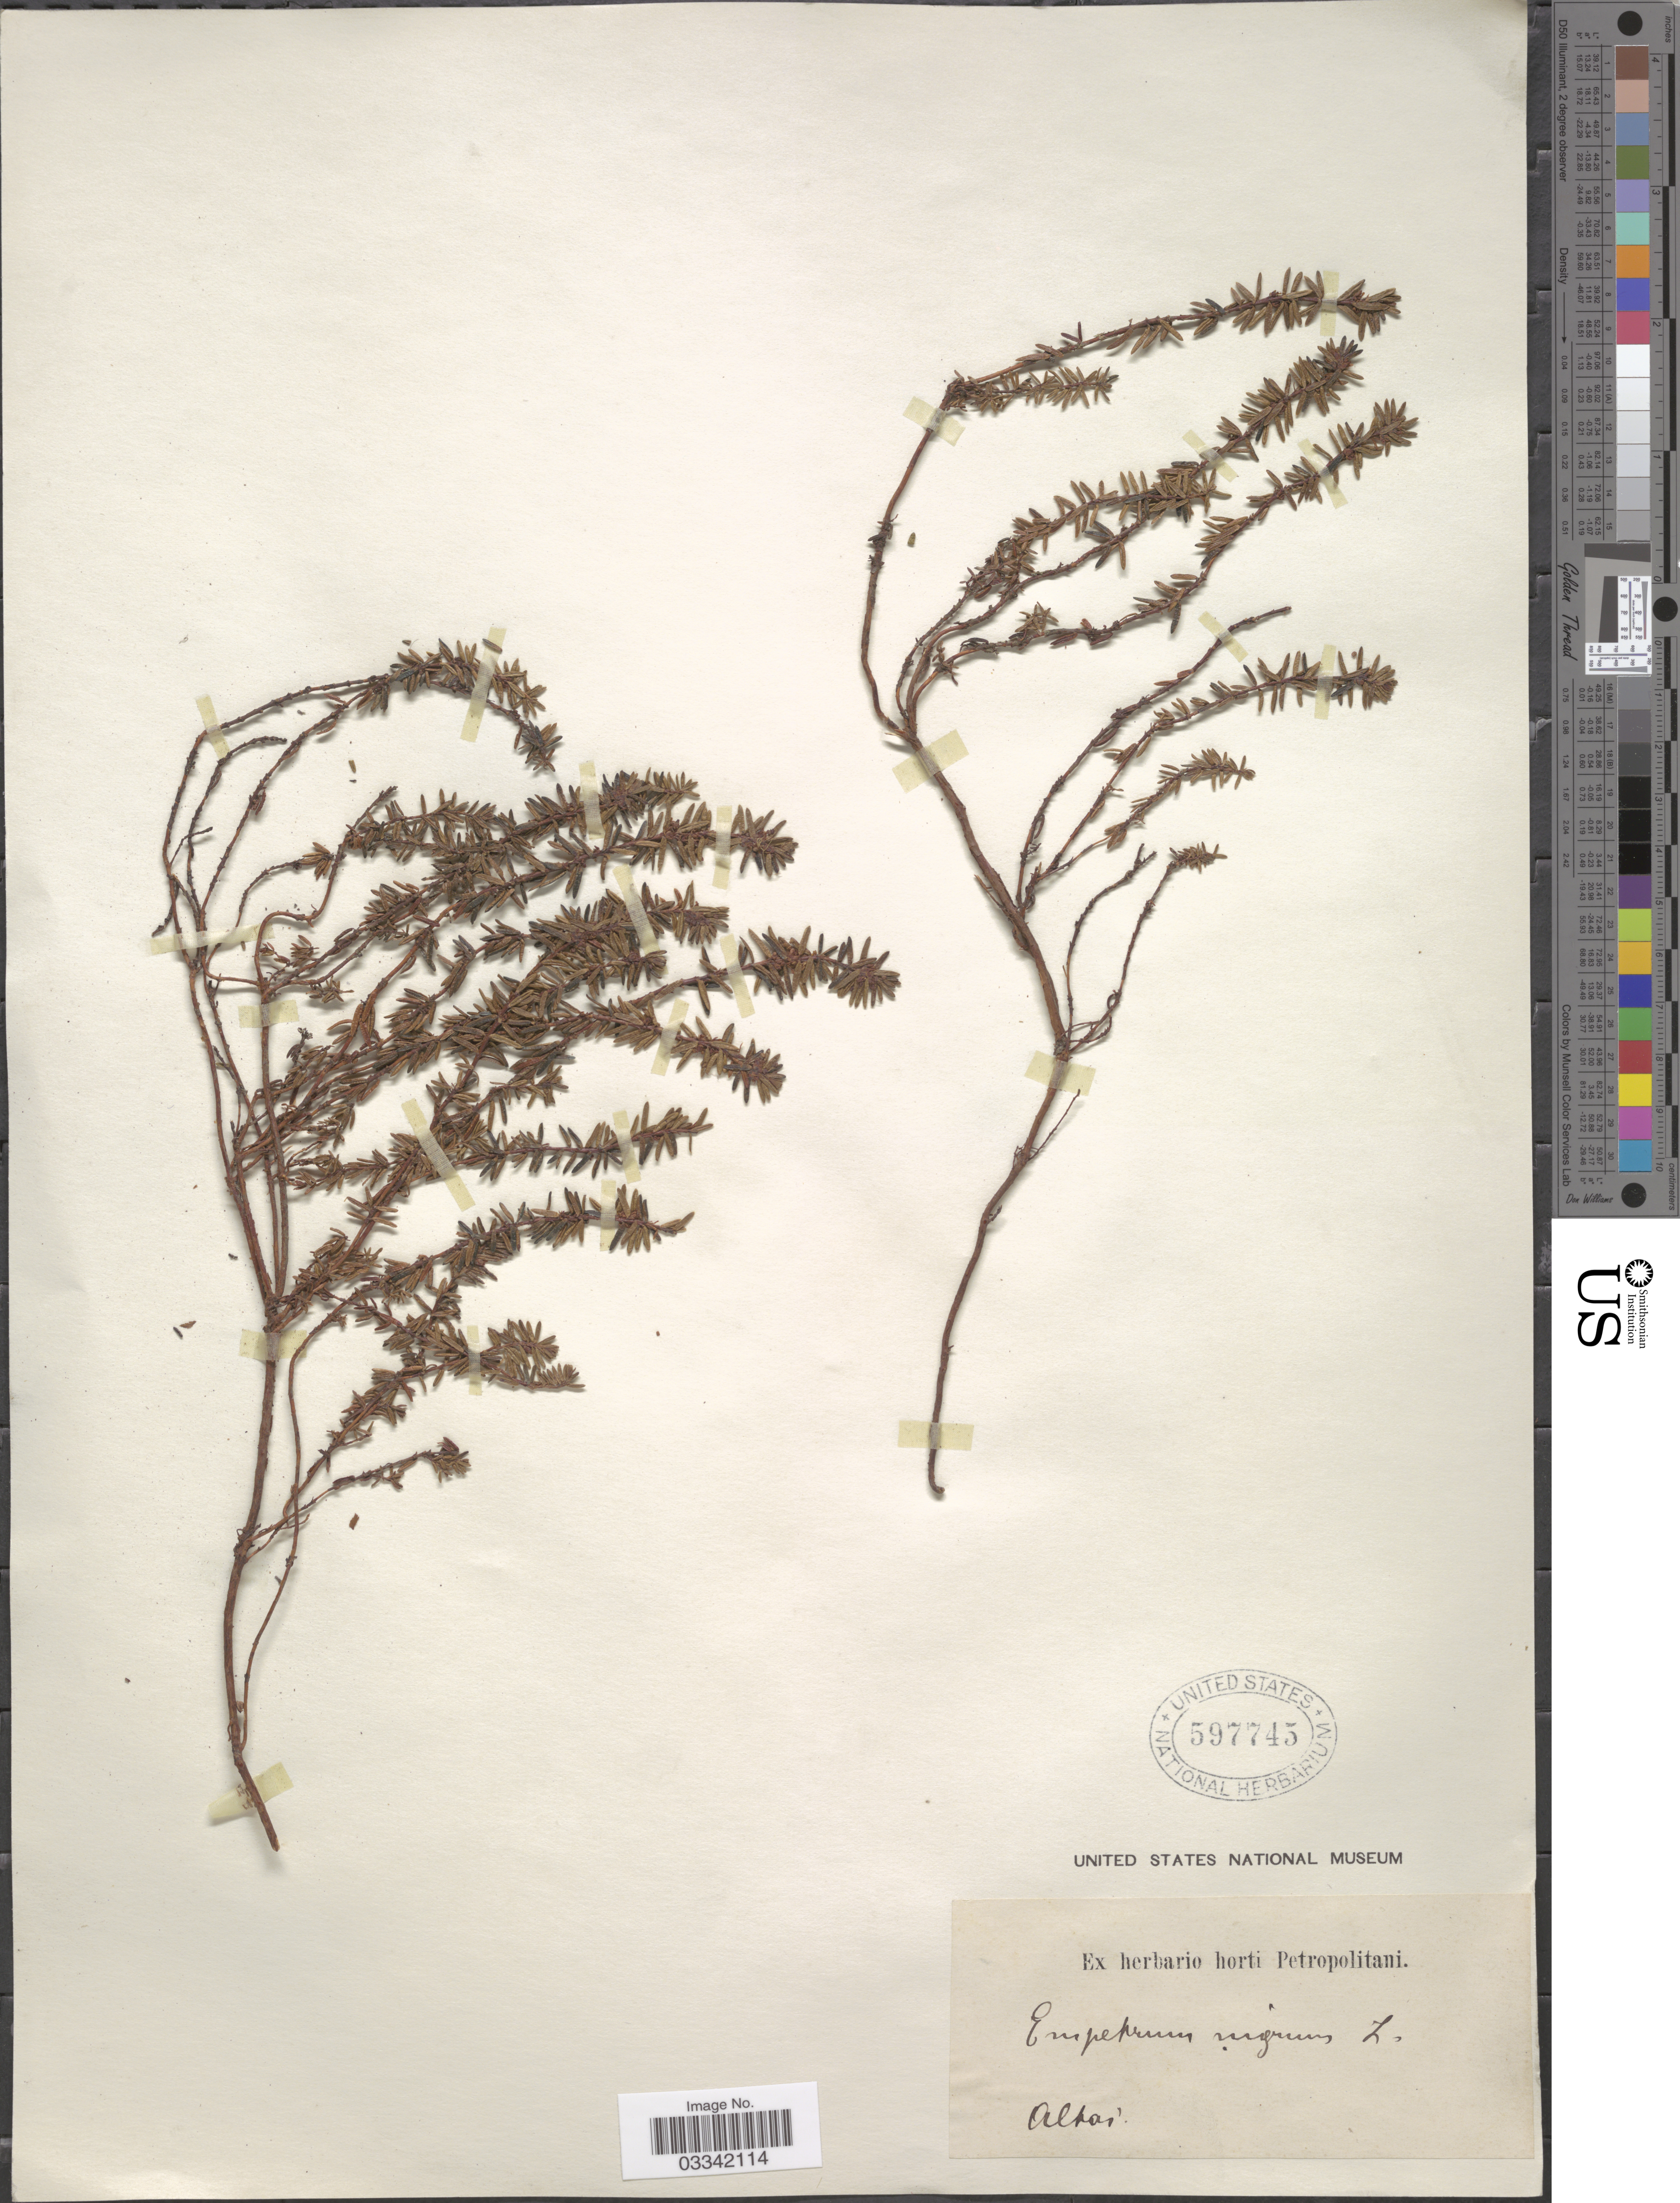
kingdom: Plantae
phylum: Tracheophyta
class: Magnoliopsida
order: Ericales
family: Ericaceae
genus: Empetrum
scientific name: Empetrum nigrum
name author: L.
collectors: ex herb. horti Petropolitani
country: Russian Federation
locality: Altai.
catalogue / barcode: US 597745